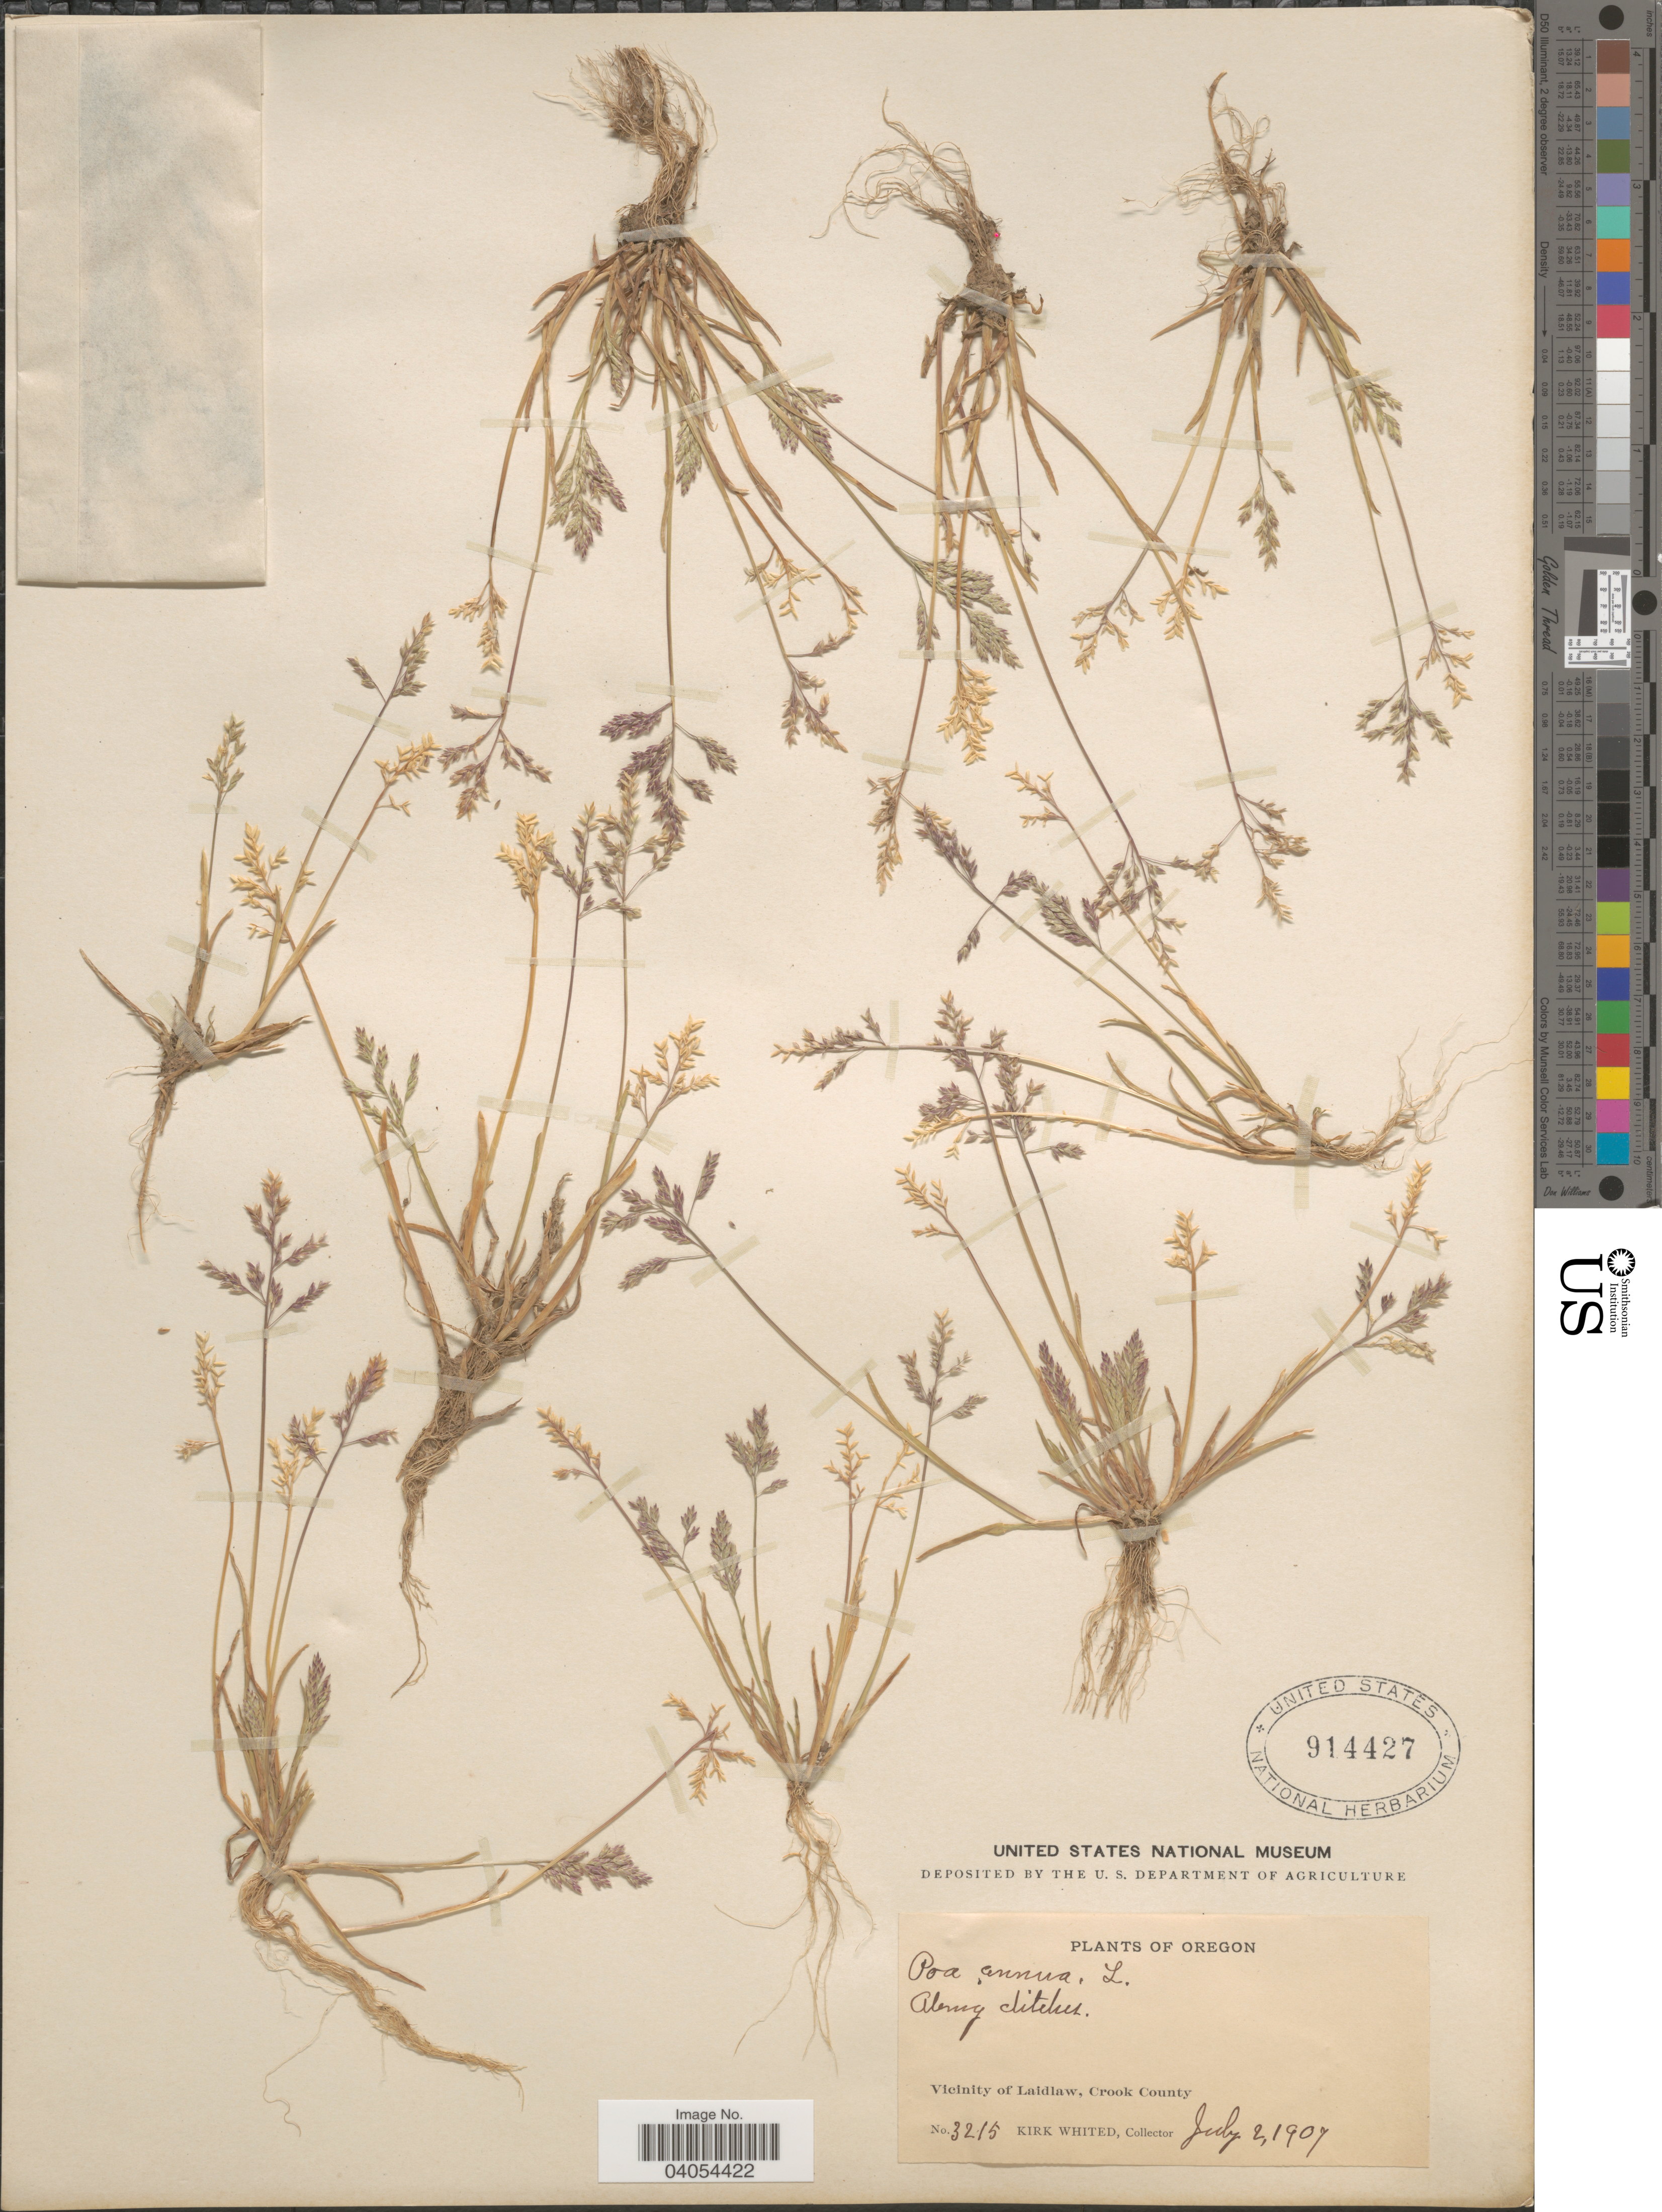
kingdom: Plantae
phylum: Tracheophyta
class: Liliopsida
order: Poales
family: Poaceae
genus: Poa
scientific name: Poa annua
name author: L.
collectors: K. Whited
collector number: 3215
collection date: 1907-07-02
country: United States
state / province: Oregon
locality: Vicinity of Laidlaw, Crook County.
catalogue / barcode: US 914427